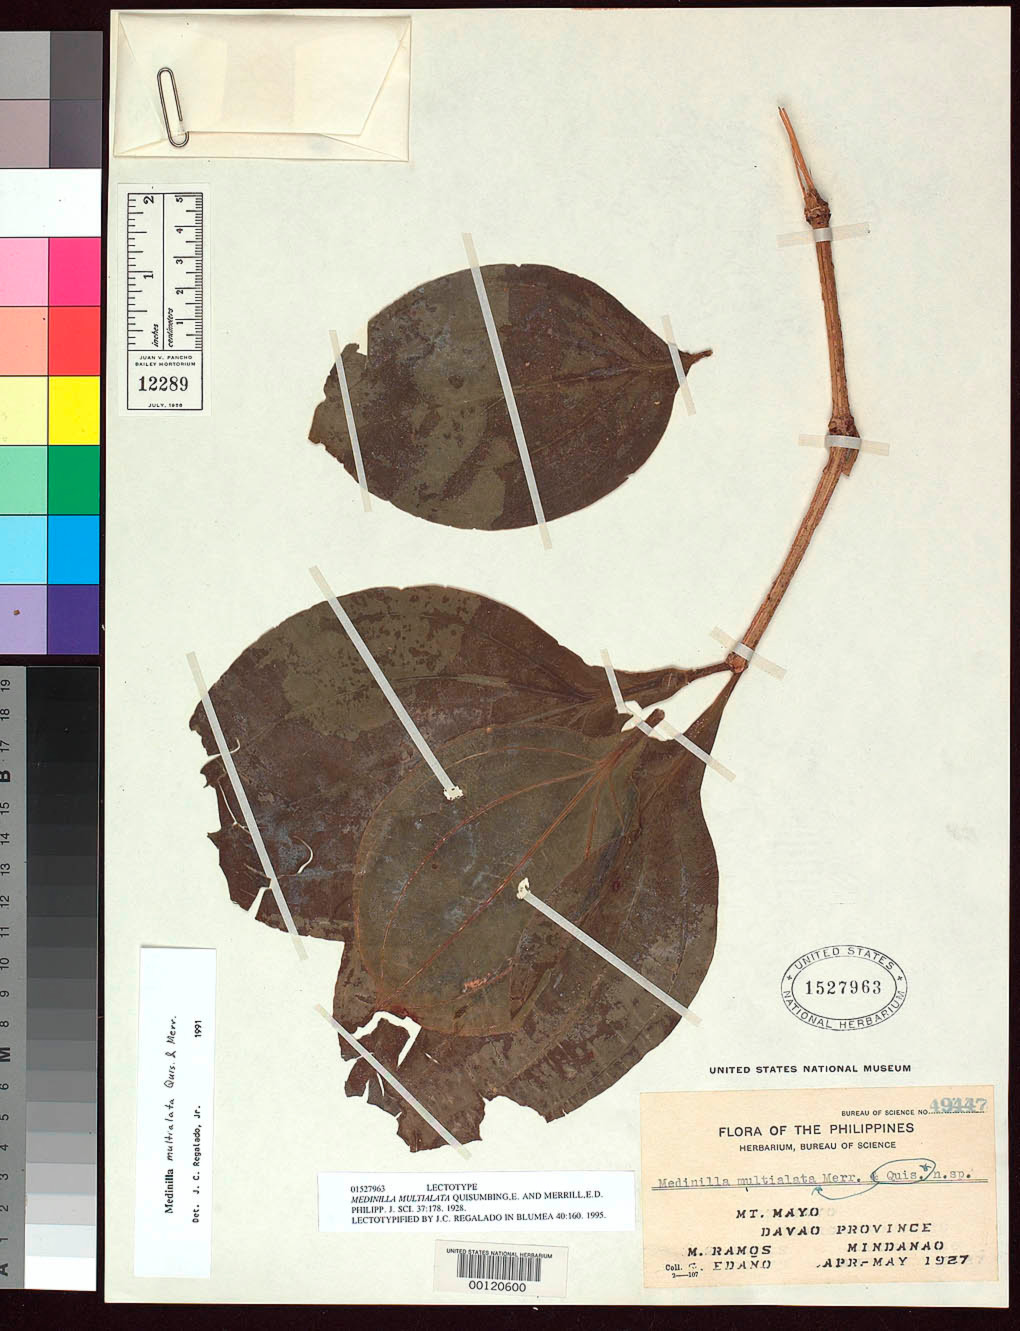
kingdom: Plantae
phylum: Tracheophyta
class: Magnoliopsida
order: Myrtales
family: Melastomataceae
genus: Medinilla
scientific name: Medinilla multialata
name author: Quisumb. & Merr.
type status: Lectotype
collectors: M. Ramos & G. E. Edaño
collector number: Bur. Sci. 49447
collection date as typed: Apr 1927 to -- May 1927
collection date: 1927-04/1927-05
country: Philippines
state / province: Davao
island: Mindanao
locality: Mt. Mayo.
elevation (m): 1000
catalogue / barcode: US 1527963